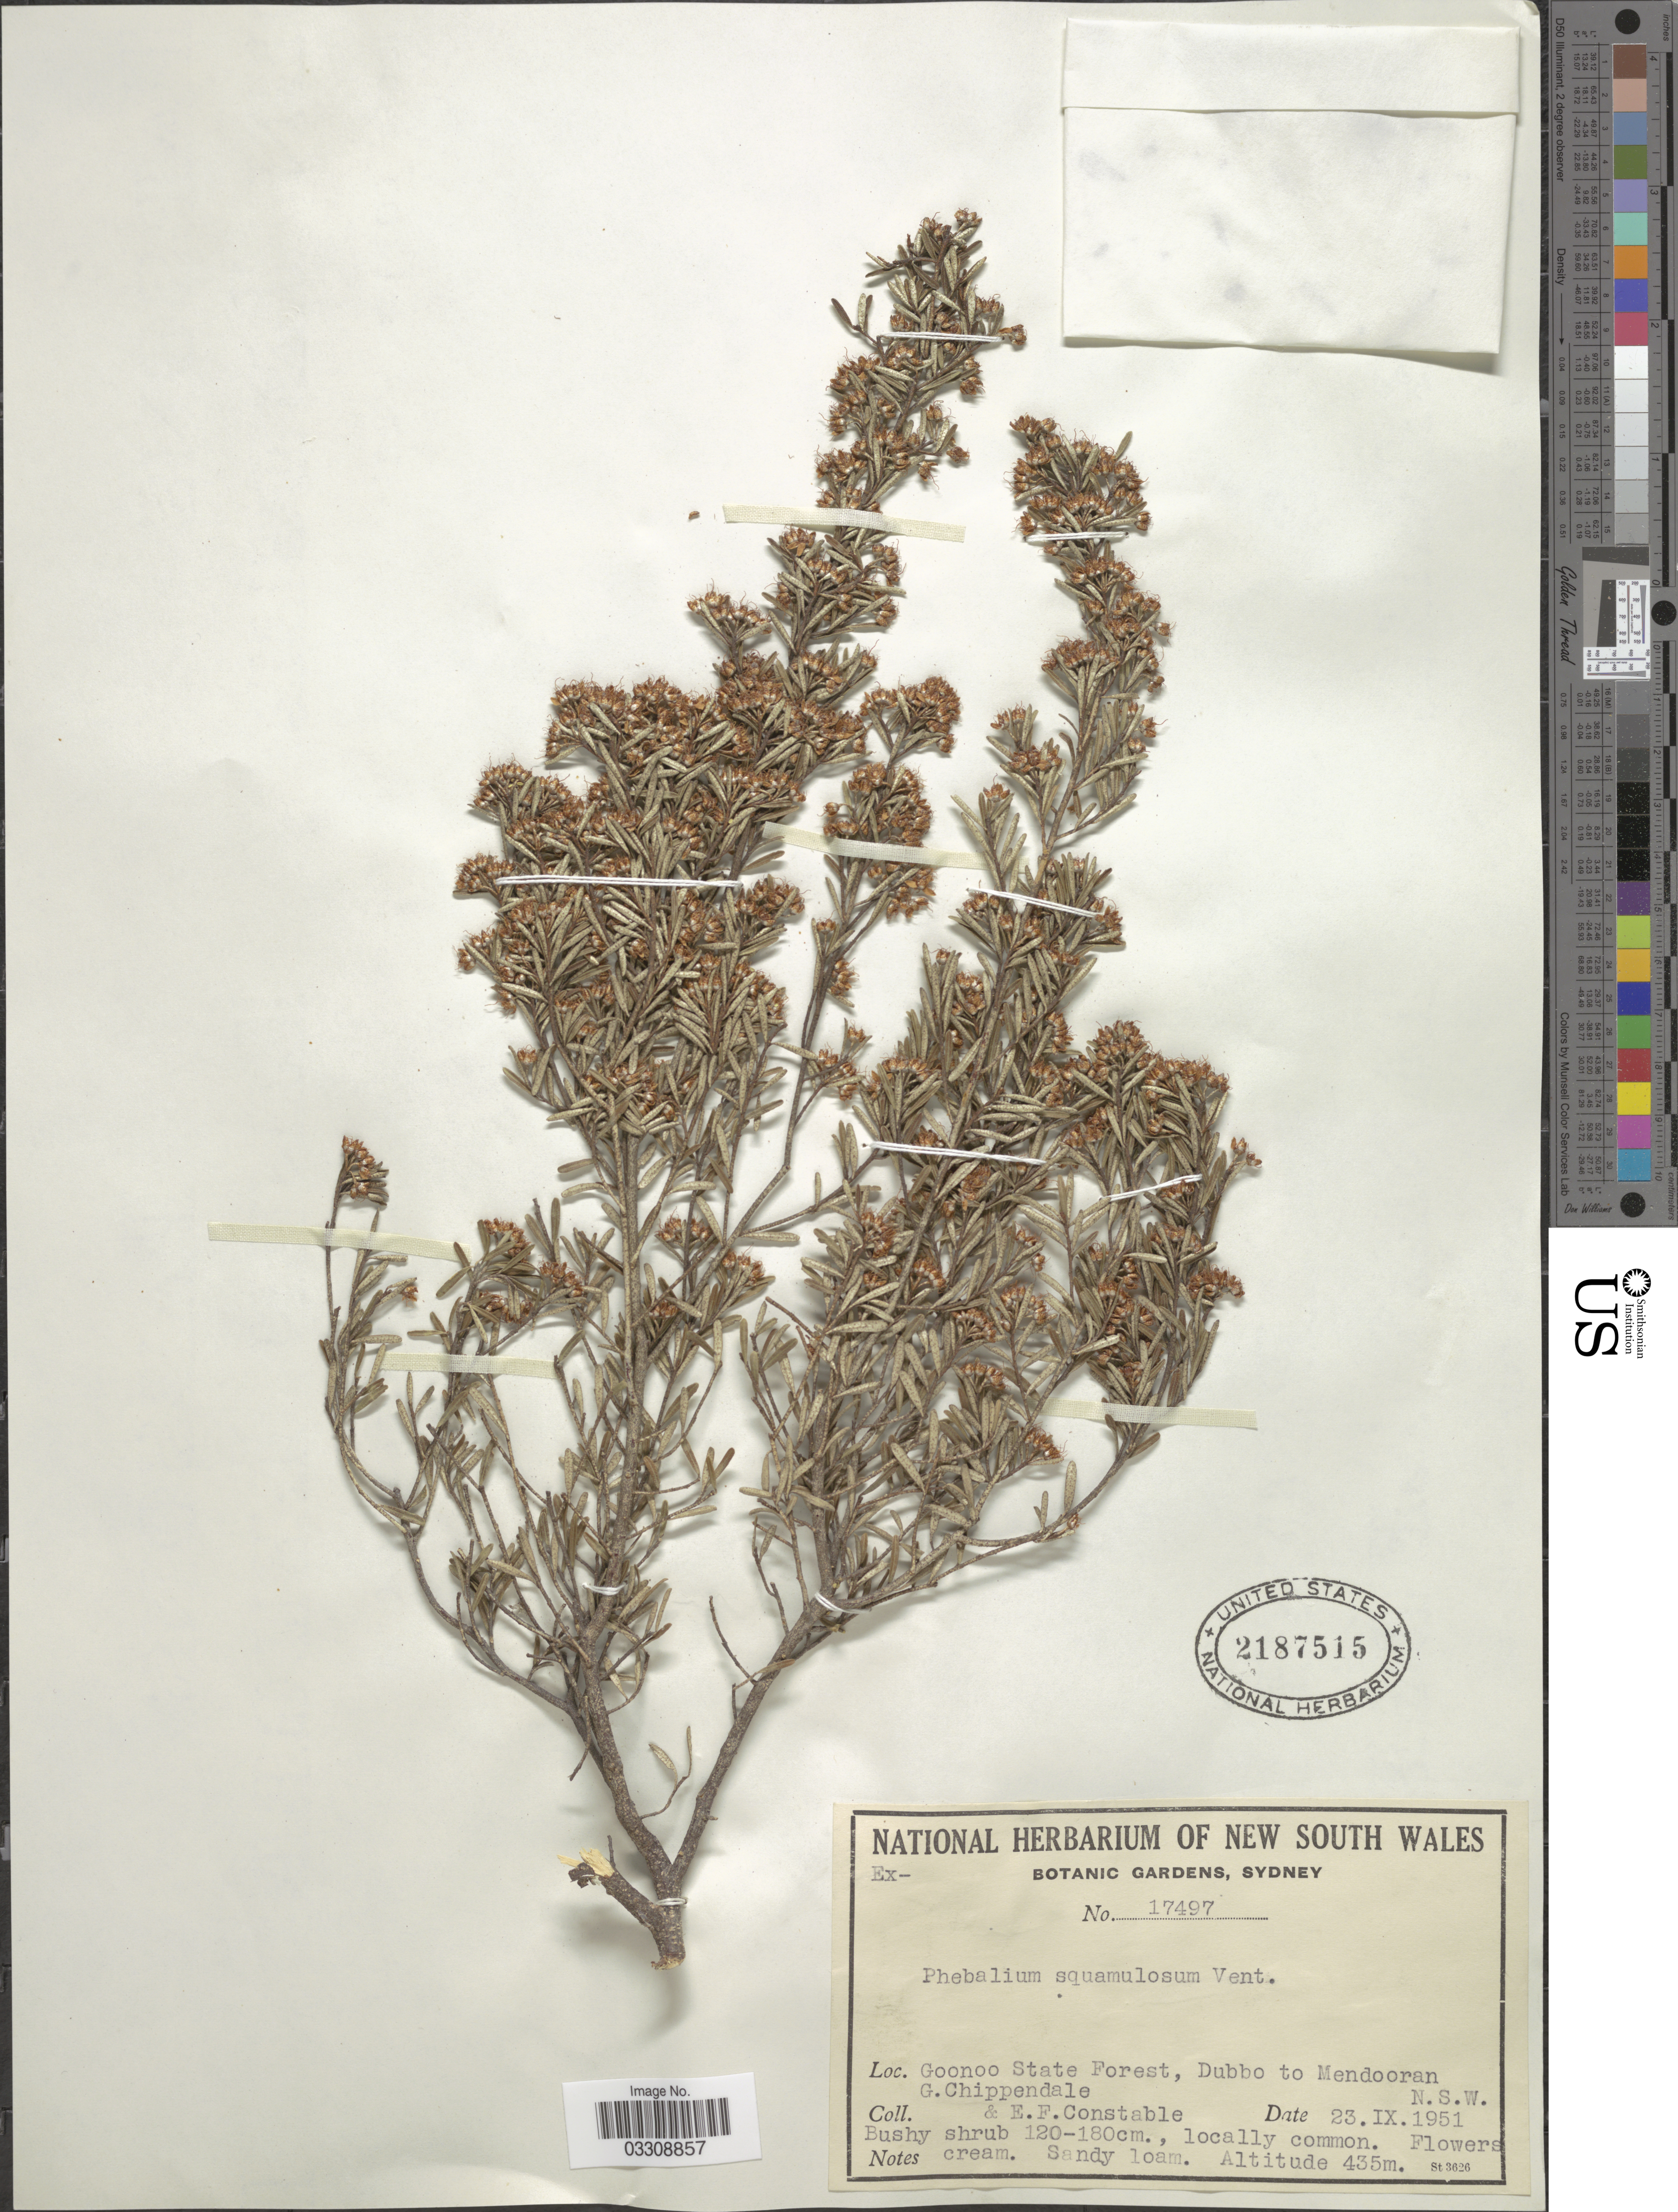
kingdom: Plantae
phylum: Tracheophyta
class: Magnoliopsida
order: Sapindales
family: Rutaceae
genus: Phebalium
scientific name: Phebalium squamulosum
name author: Vent.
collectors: G. Chippendale & E. F. Constable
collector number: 17497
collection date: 1951-09-23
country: Australia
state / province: New South Wales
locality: Goonoo State Forest, Dubbo to Mendooran.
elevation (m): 435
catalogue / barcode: US 2187515